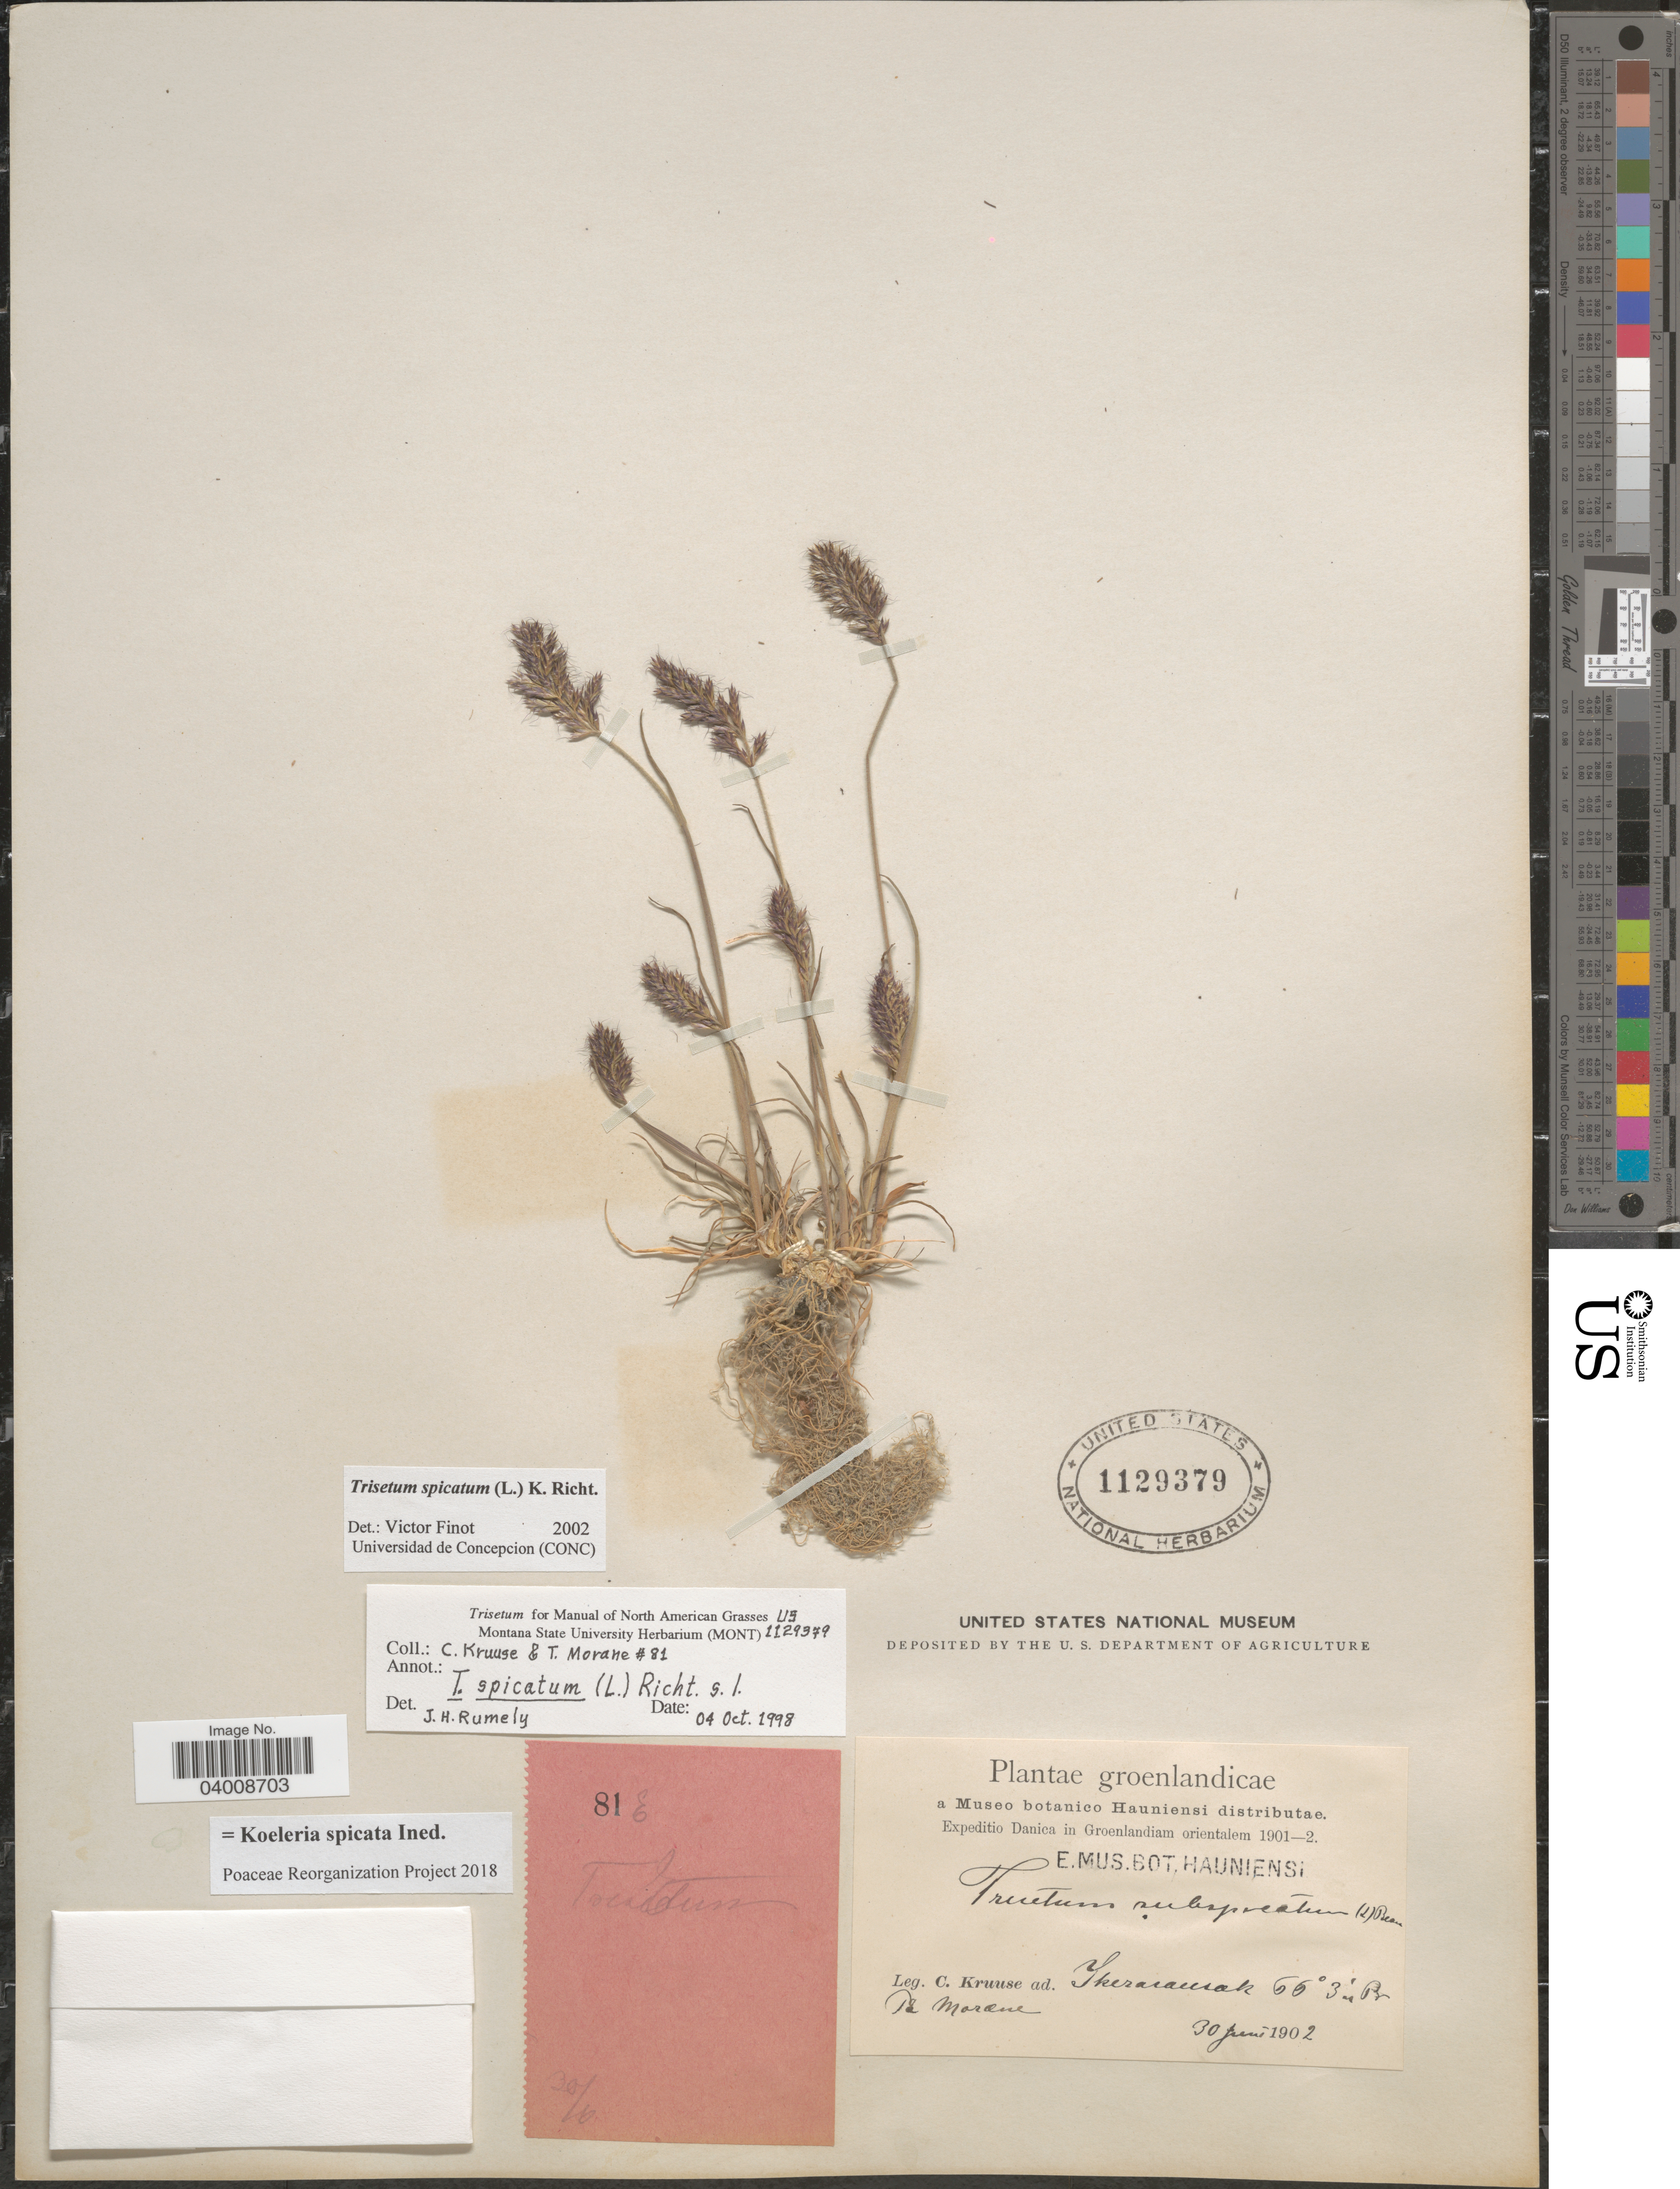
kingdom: Plantae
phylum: Tracheophyta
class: Liliopsida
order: Poales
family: Poaceae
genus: Koeleria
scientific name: Koeleria spicata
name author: (L.) Barberá et al.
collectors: C. Kruuse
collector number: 81 E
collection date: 1902-06-30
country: Greenland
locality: Groenlandicae. Groenlandiam orientalem. Ikerasarsuak. Tå Morane. [interpreted]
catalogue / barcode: US 1129379